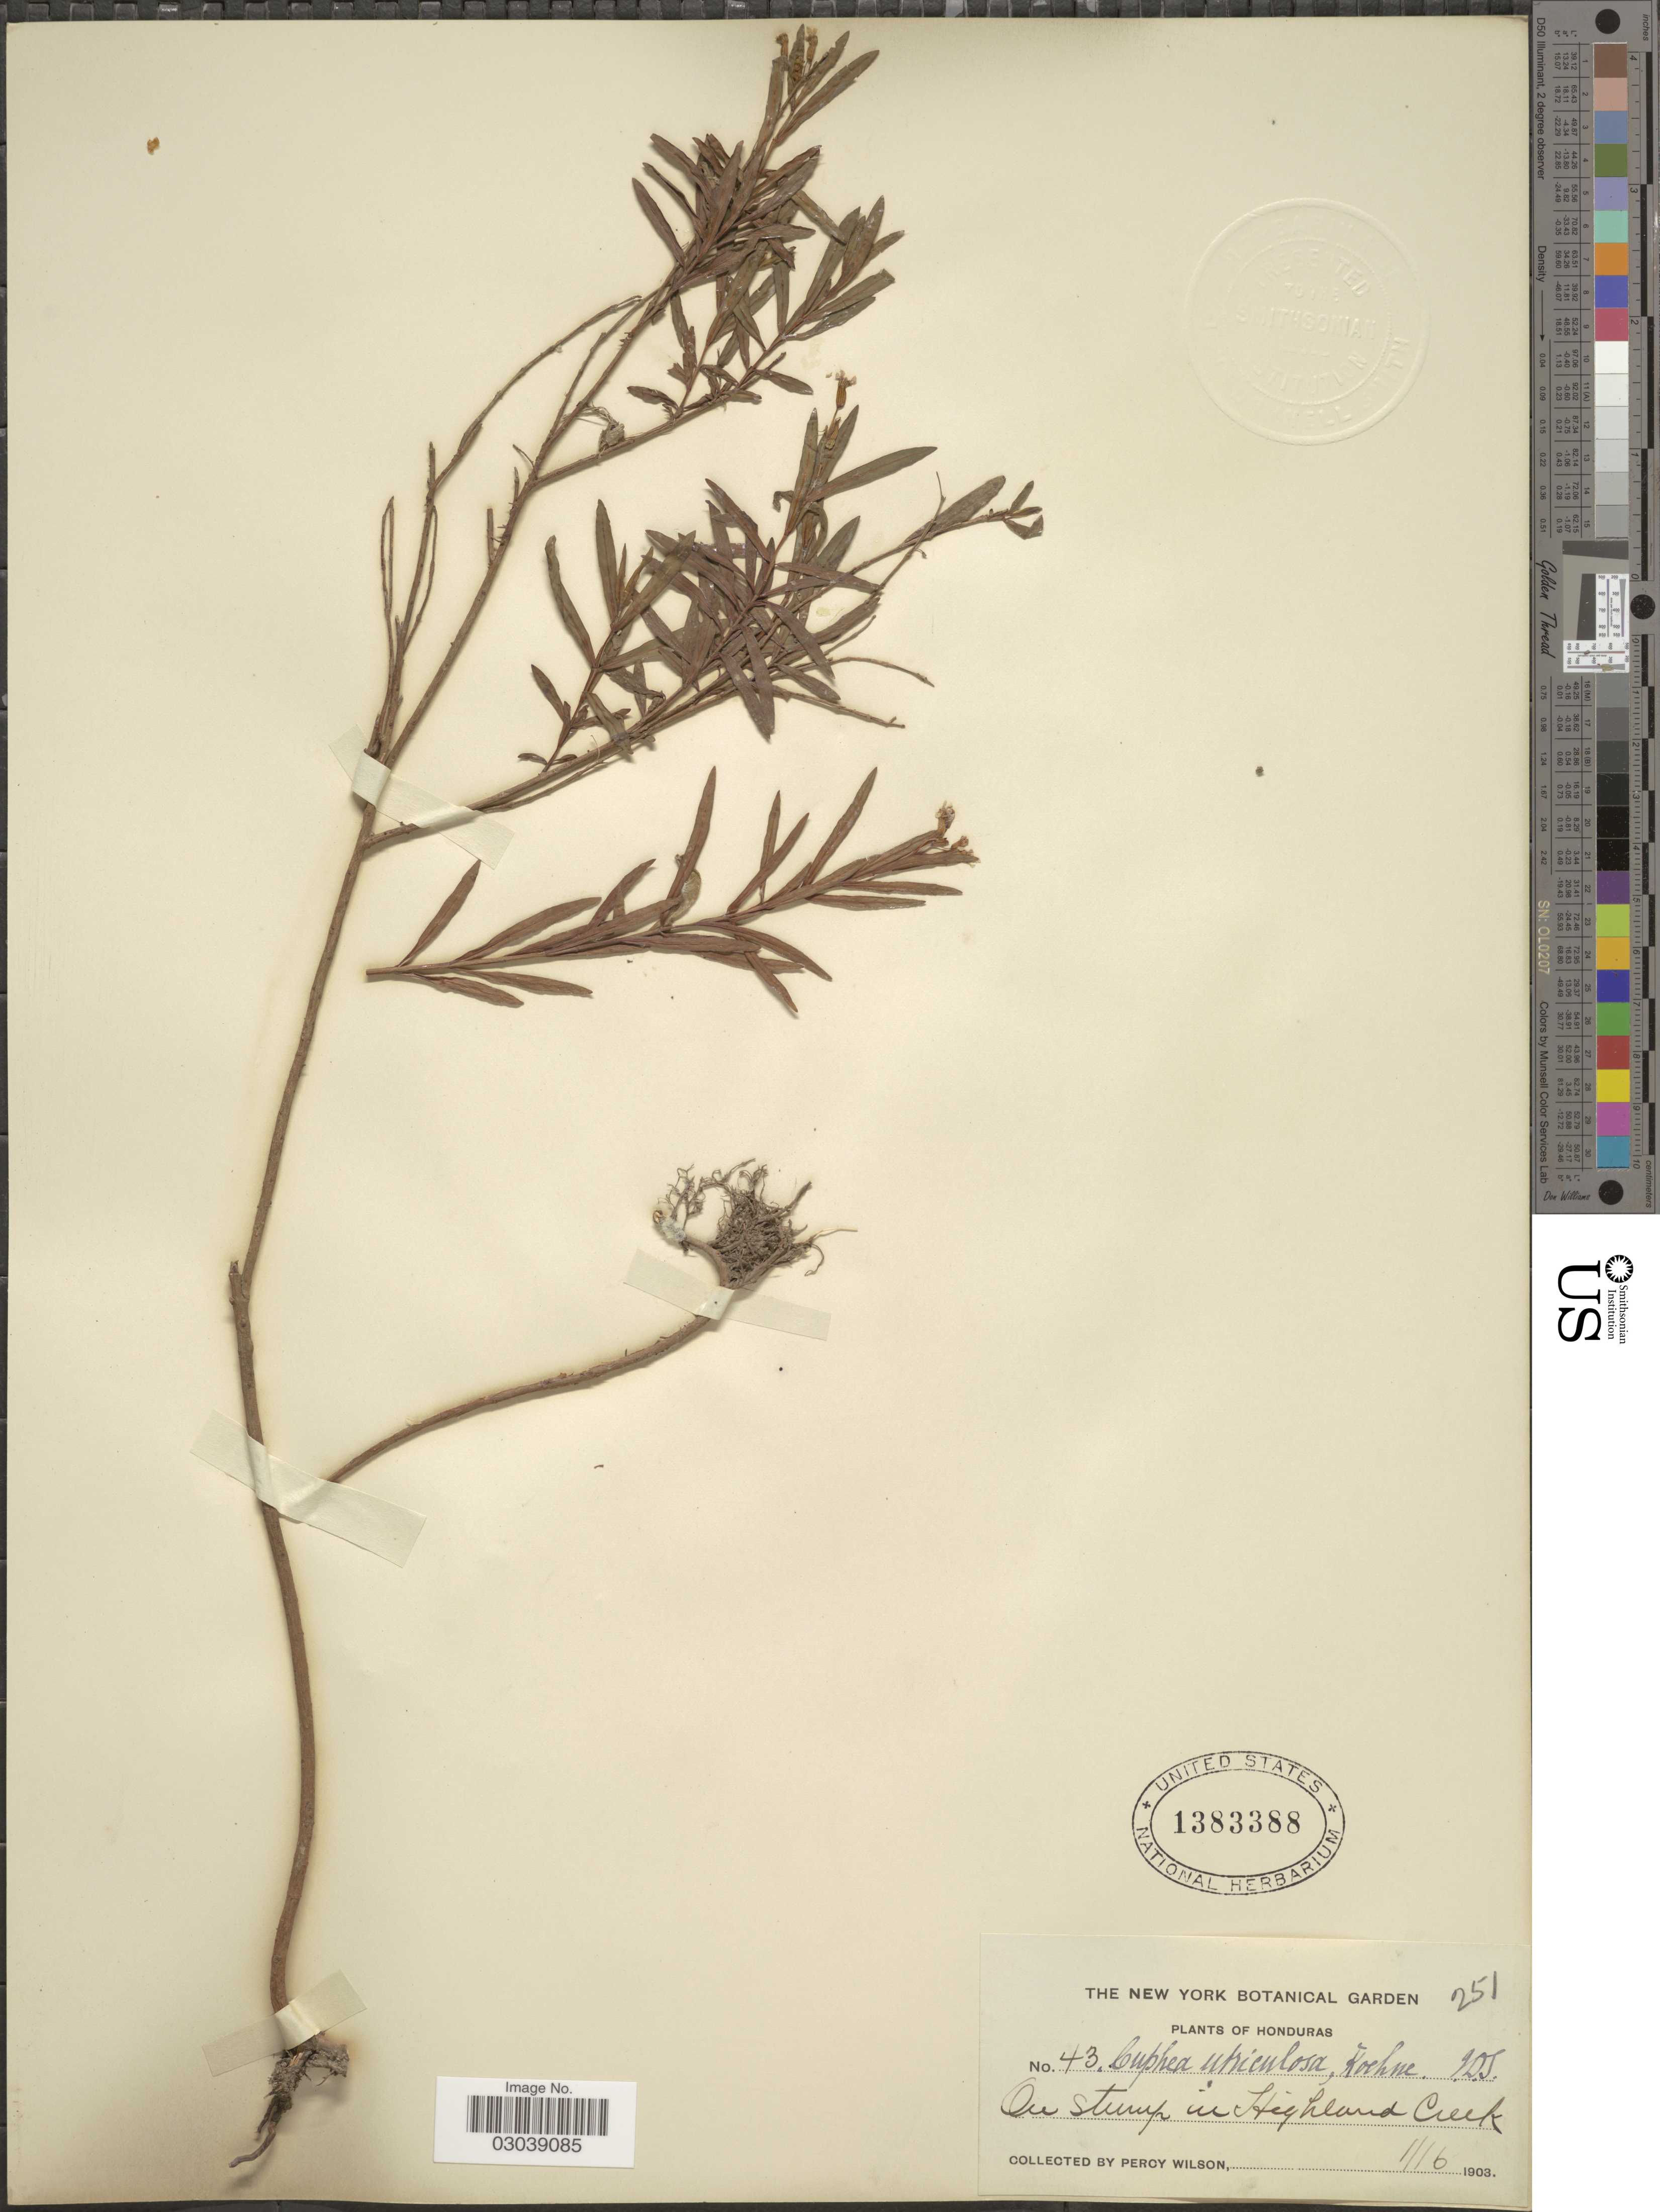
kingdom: Plantae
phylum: Tracheophyta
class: Magnoliopsida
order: Myrtales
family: Lythraceae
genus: Cuphea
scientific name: Cuphea utriculosa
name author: Koehne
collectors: P. Wilson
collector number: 43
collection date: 1903-01-16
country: Honduras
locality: On stamp in Highland Creek.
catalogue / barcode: US 1383388